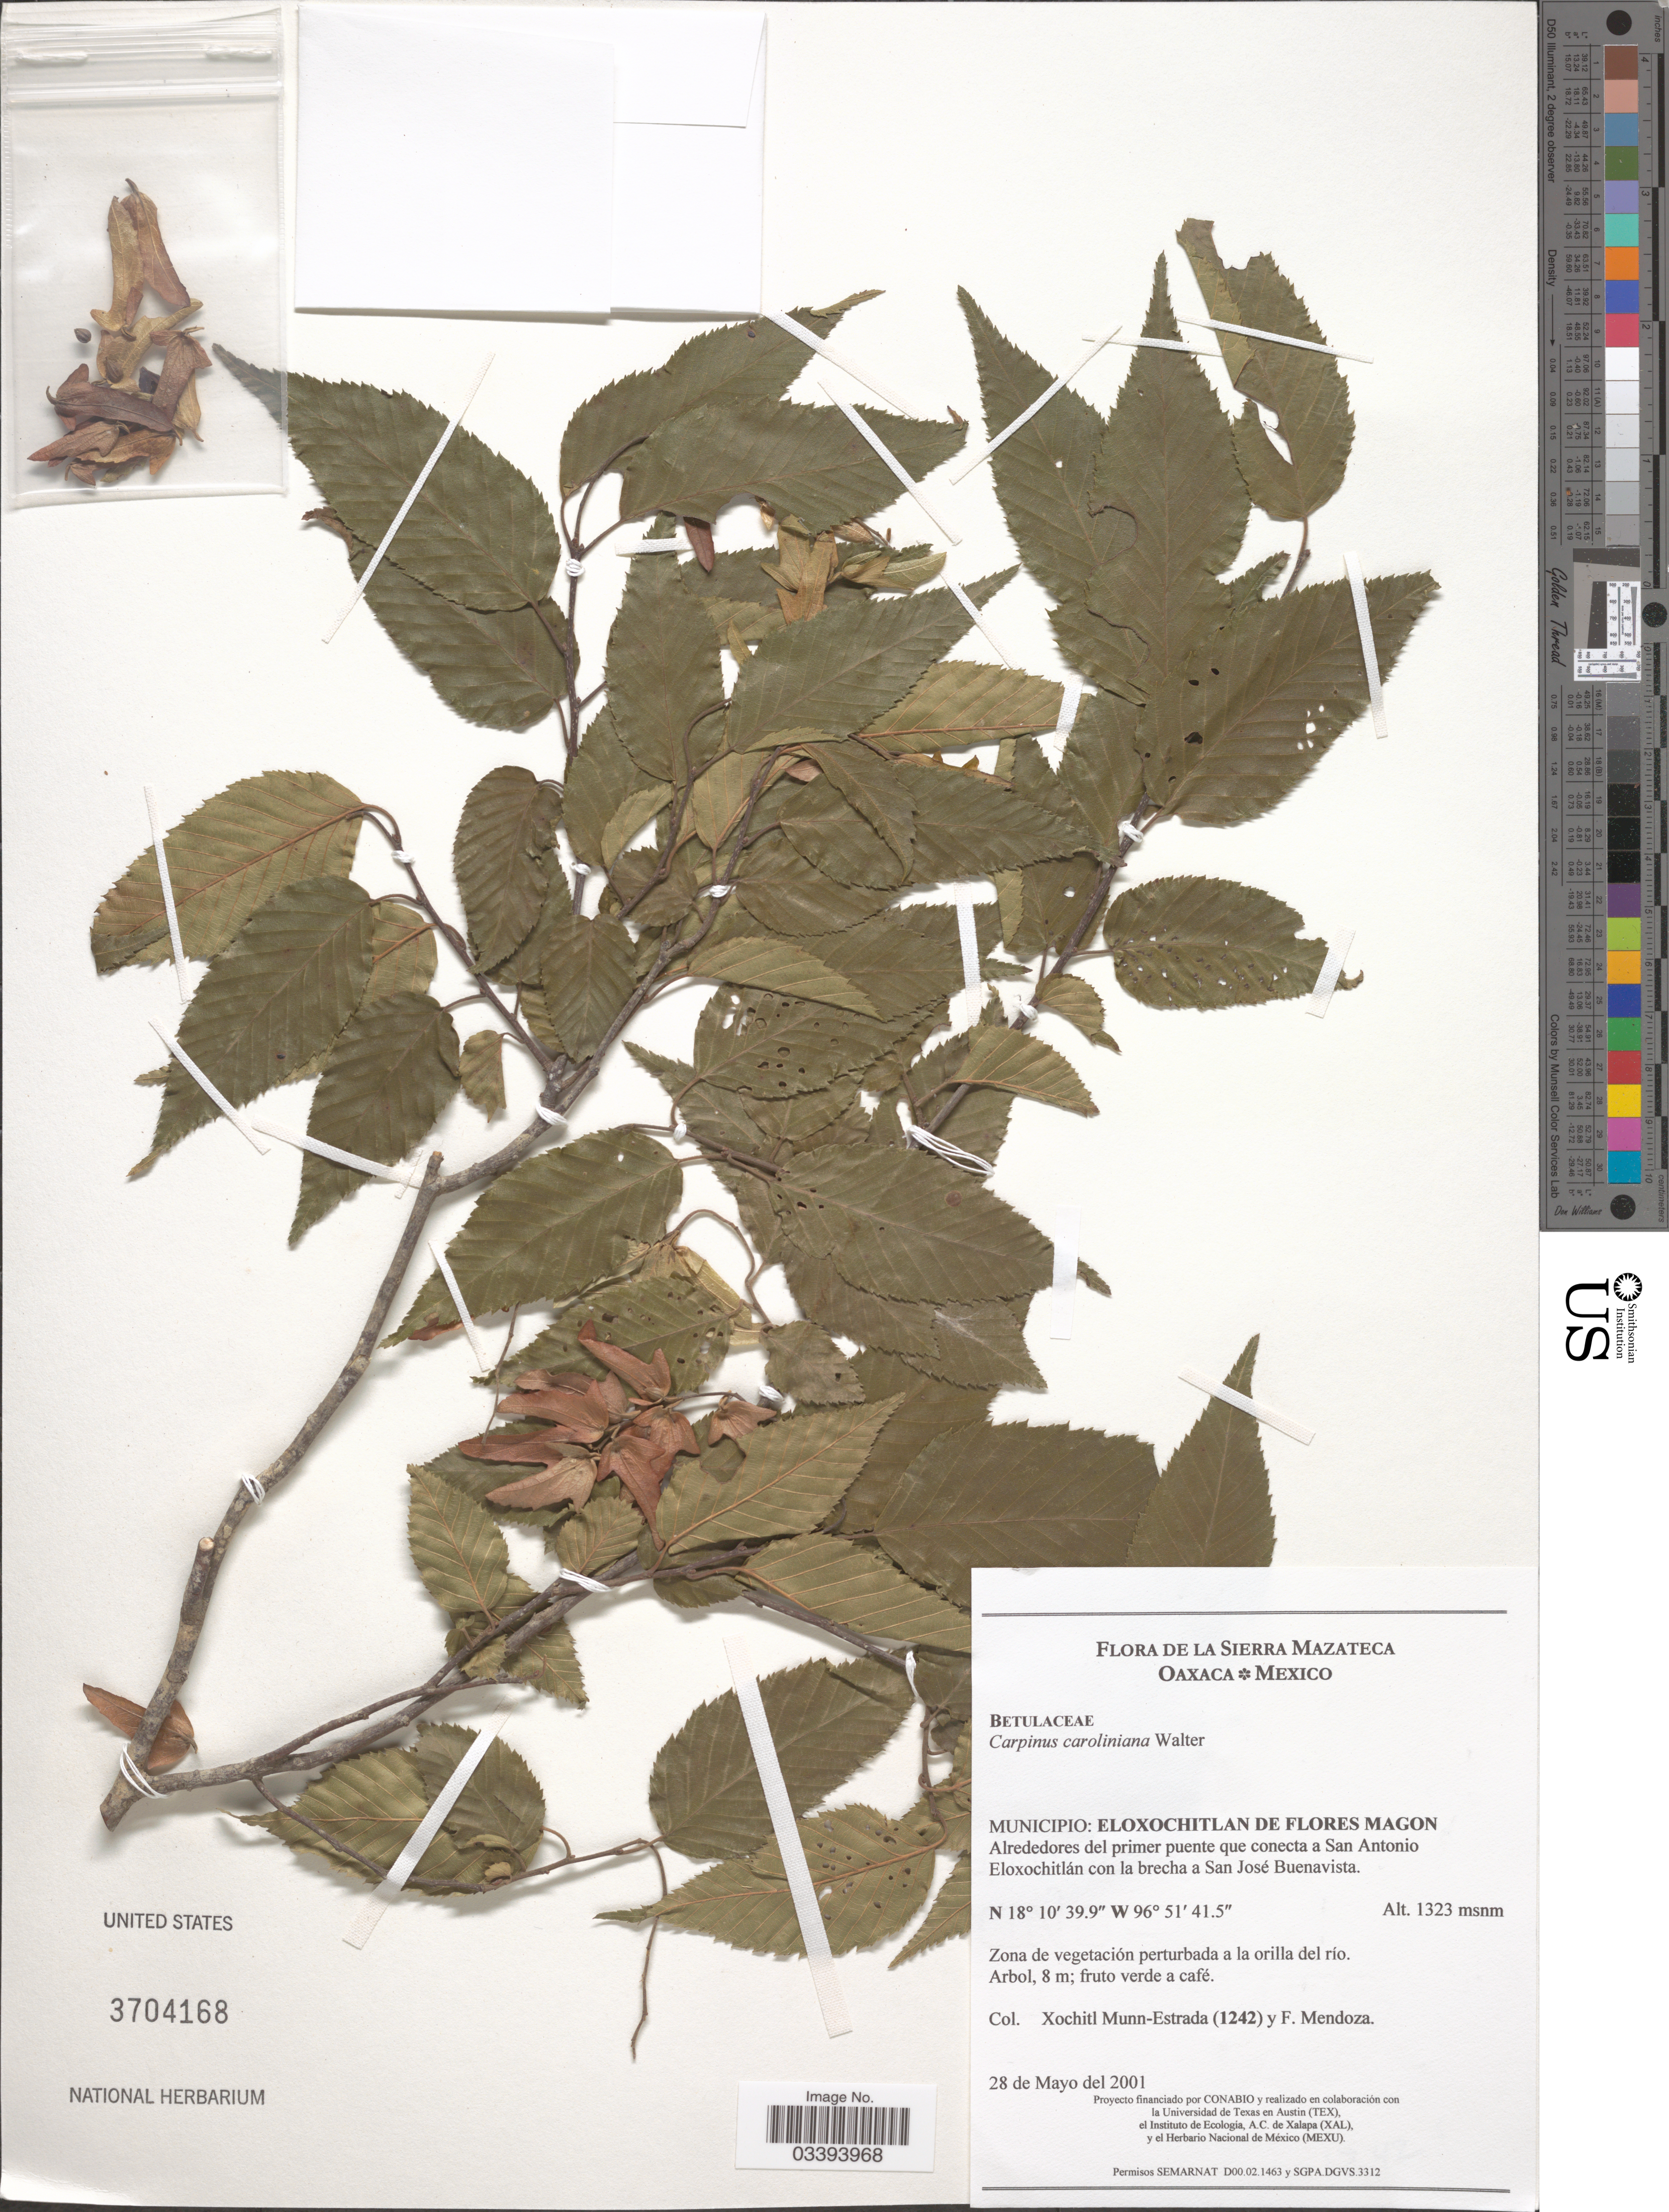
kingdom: Plantae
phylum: Tracheophyta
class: Magnoliopsida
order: Fagales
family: Betulaceae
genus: Carpinus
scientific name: Carpinus caroliniana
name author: Walter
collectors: X. Munn-Estrada & F. Mendoza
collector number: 1242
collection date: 2001-05-28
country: Mexico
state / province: Oaxaca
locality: La Sierra Mazateca. Municipio: Eloxochitlan de Flores Magon. Alrededores del primer puente que conecta a San Antonio Eloxochitlán con la brecha a San José Buenavista.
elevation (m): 1323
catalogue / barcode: US 3704168